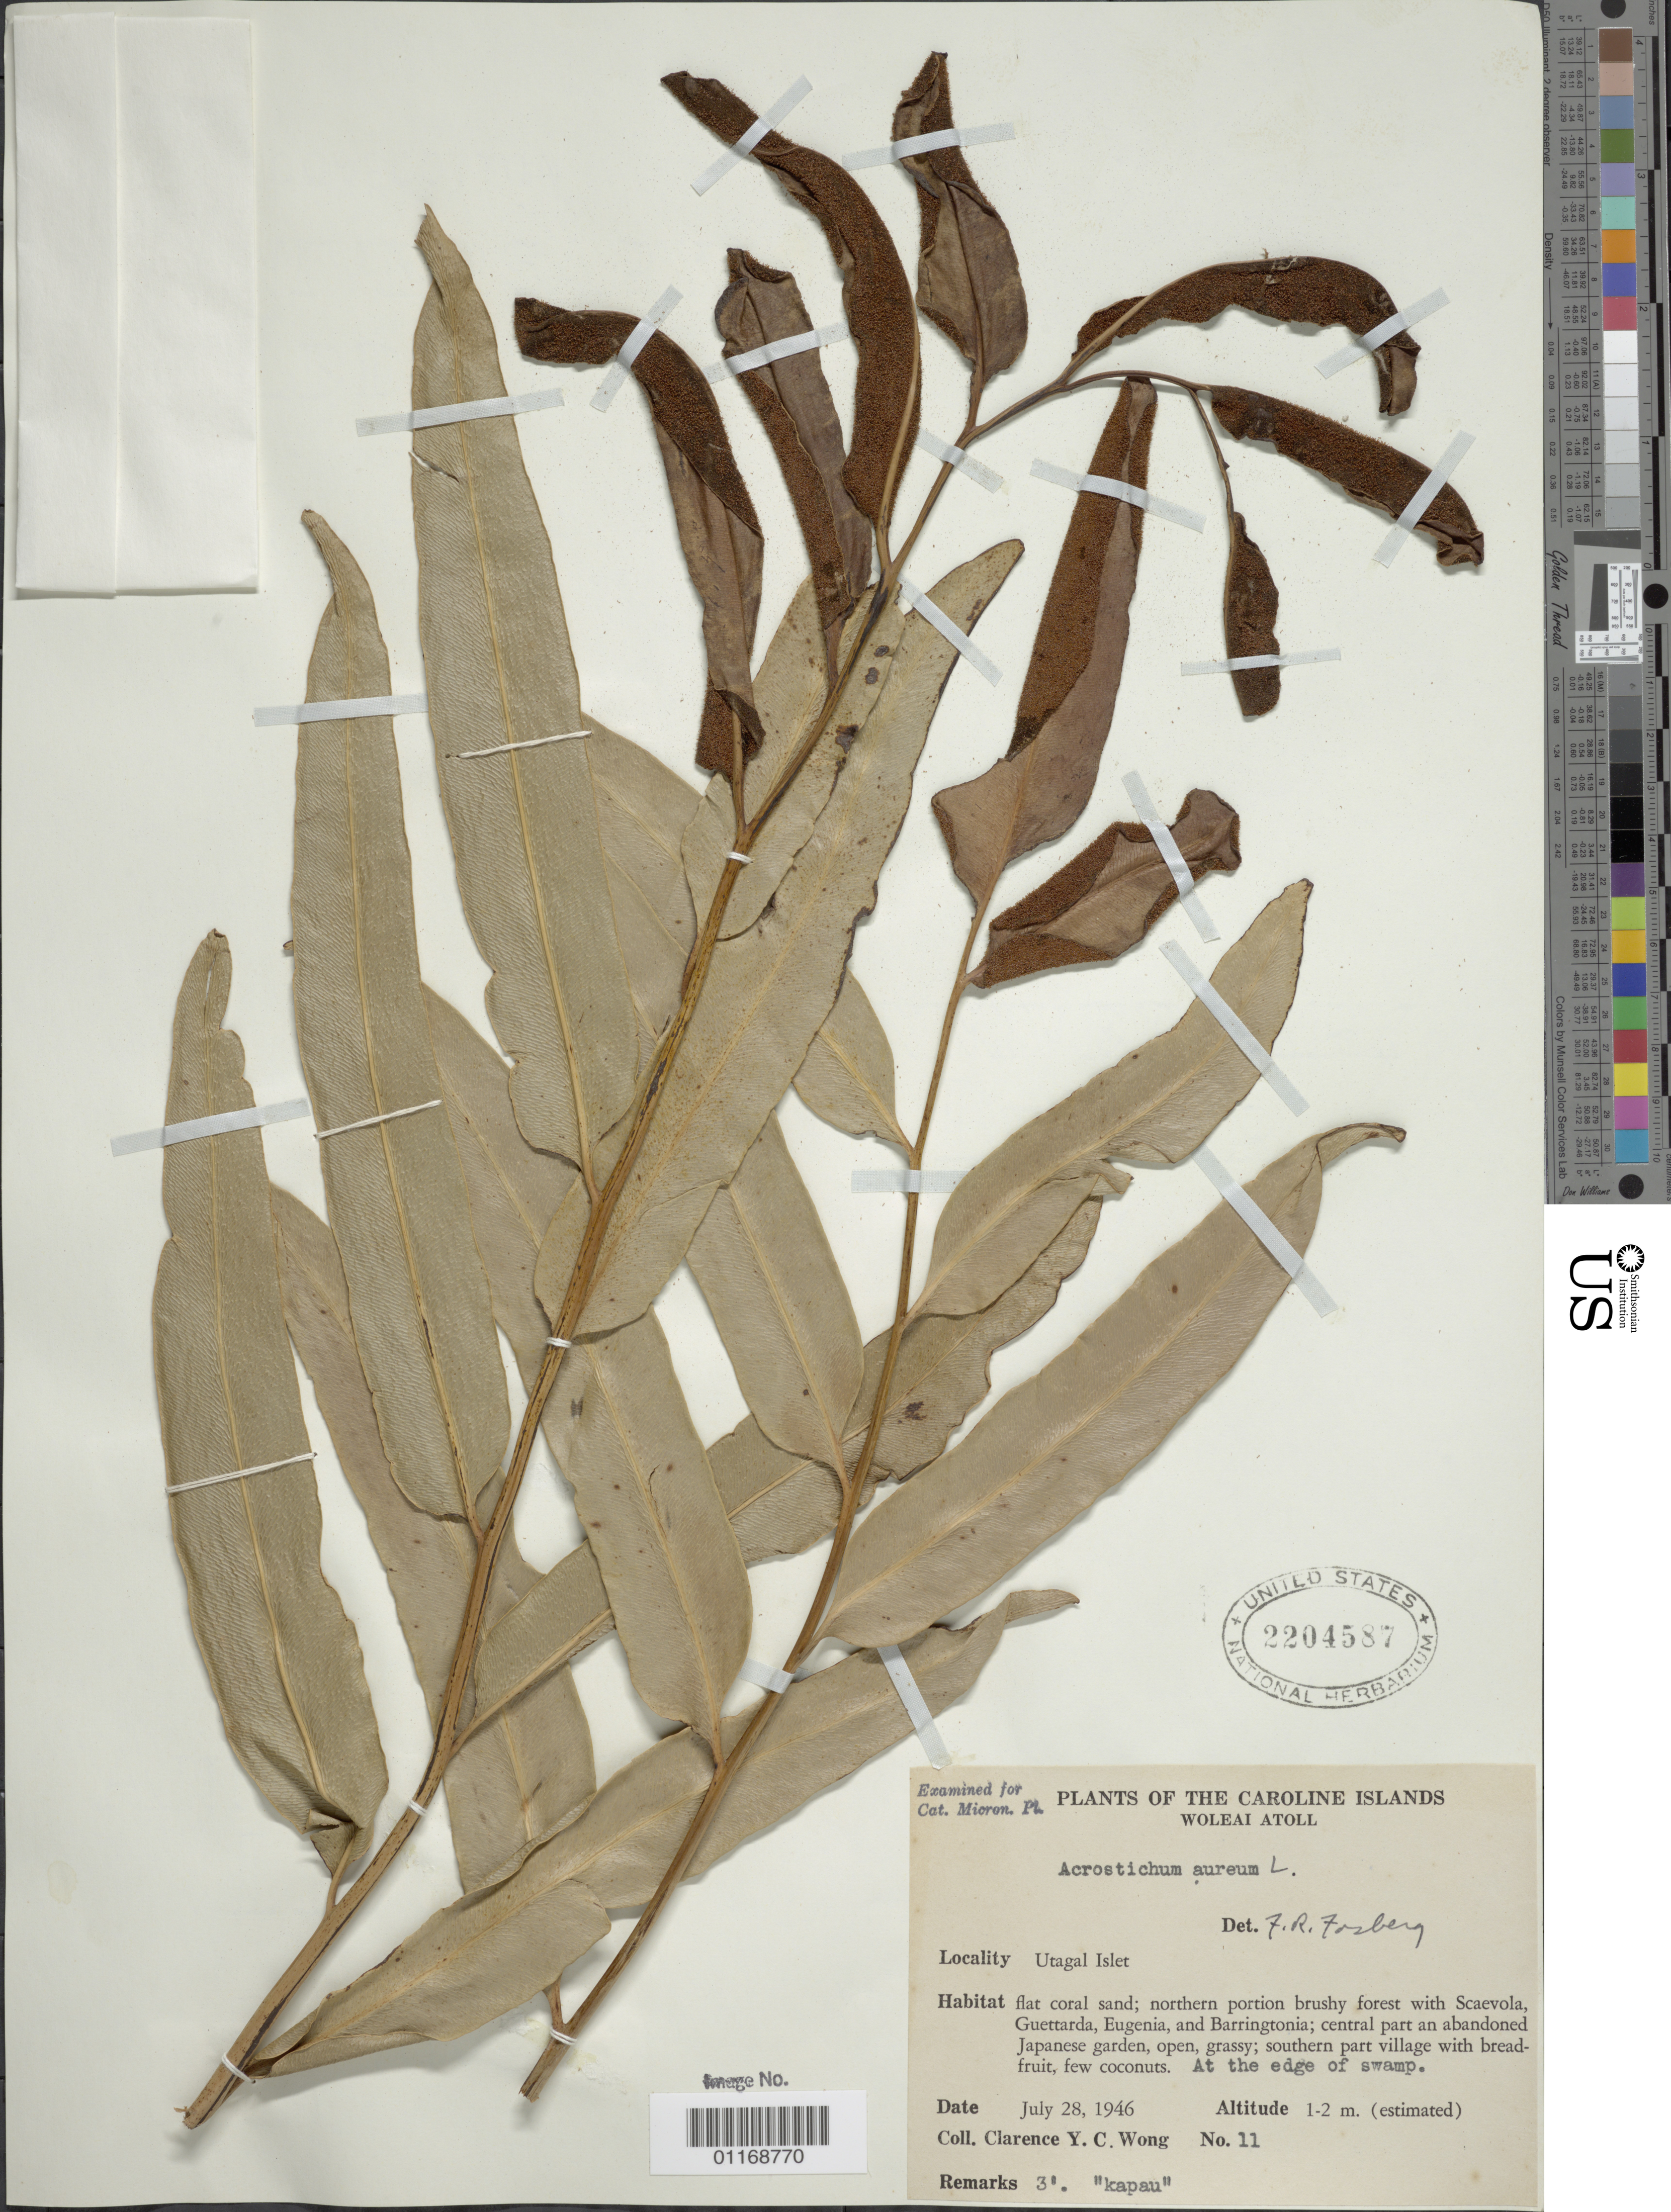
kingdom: Plantae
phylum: Tracheophyta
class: Polypodiopsida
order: Polypodiales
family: Pteridaceae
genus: Acrostichum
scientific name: Acrostichum aureum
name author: L.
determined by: Fosberg, F. R.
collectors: C. Wong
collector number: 11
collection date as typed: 28 Jul 1946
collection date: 1946-07-28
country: Micronesia, Federated States of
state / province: Yap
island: Woleai Atoll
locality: Utagal Islet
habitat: At the edge of the swamp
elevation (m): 1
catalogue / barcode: US 2204587